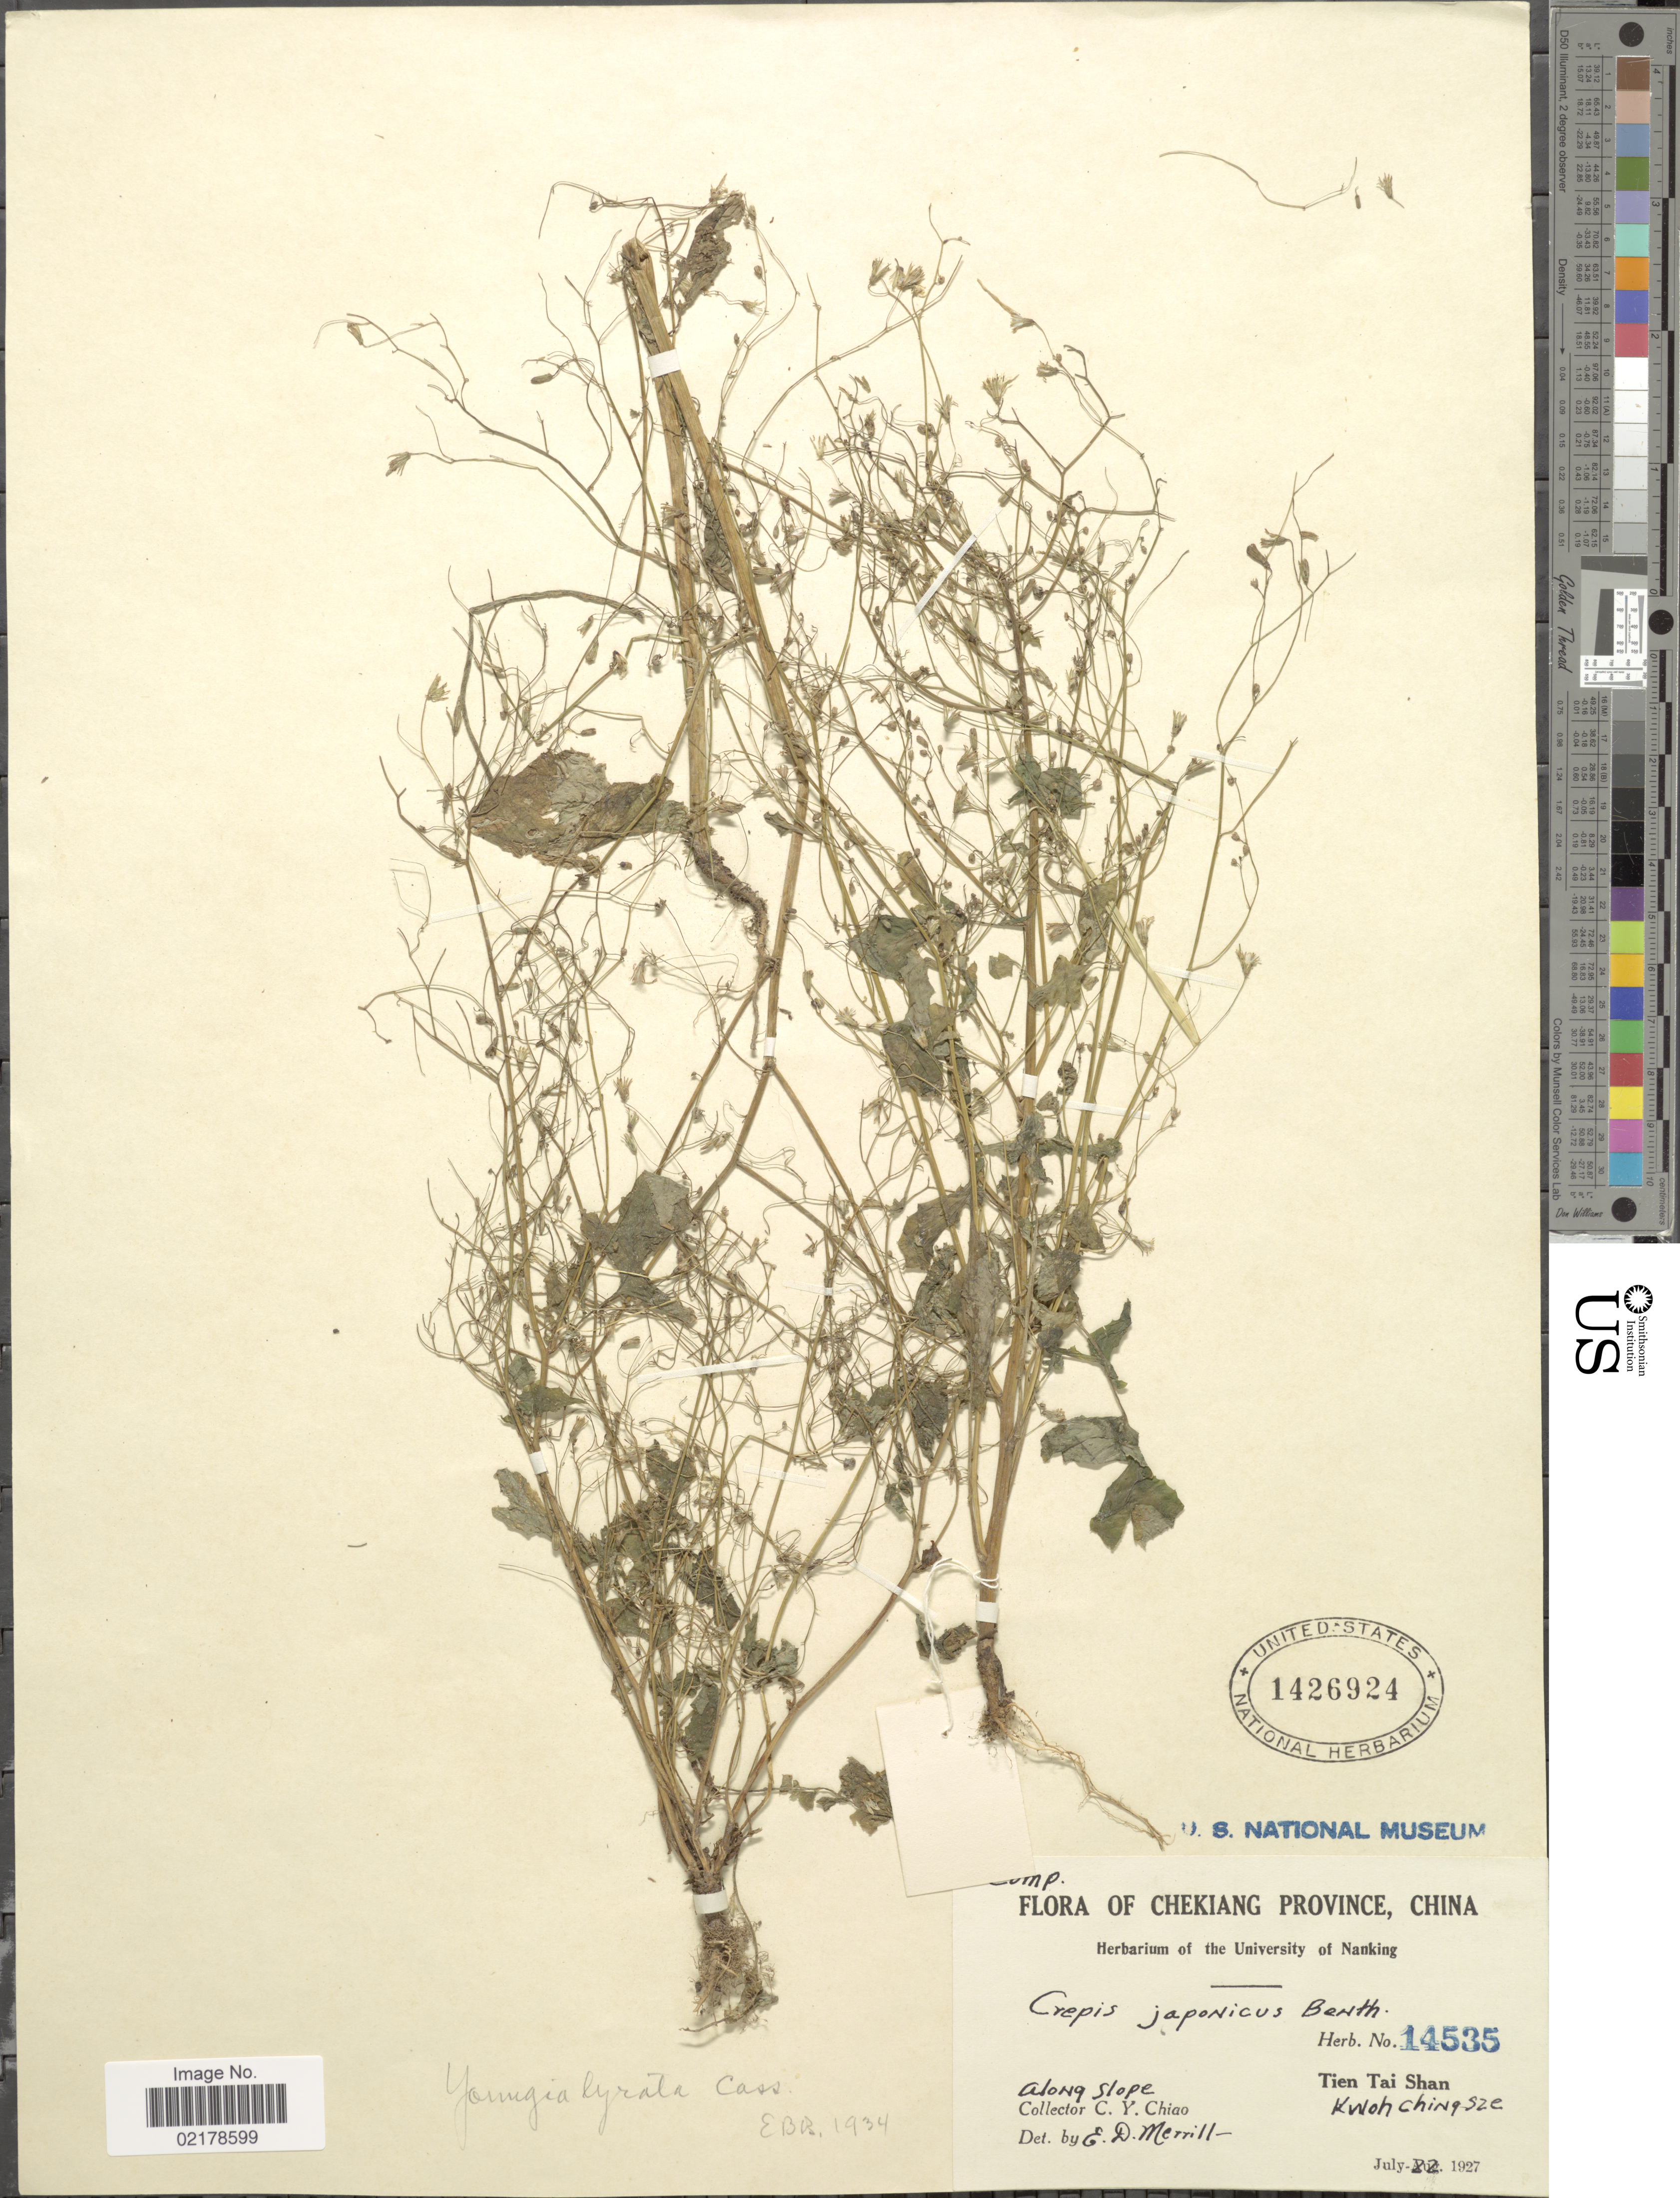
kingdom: Plantae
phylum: Tracheophyta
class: Magnoliopsida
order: Asterales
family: Asteraceae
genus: Youngia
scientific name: Youngia japonica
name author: (L.) DC.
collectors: C. Y. Chiao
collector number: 14535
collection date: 1927-07-22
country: China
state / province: Zhejiang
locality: Chekiang Province, Along slope, Tien Tai Shan, Kwoh Chingsze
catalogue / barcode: US 1426924